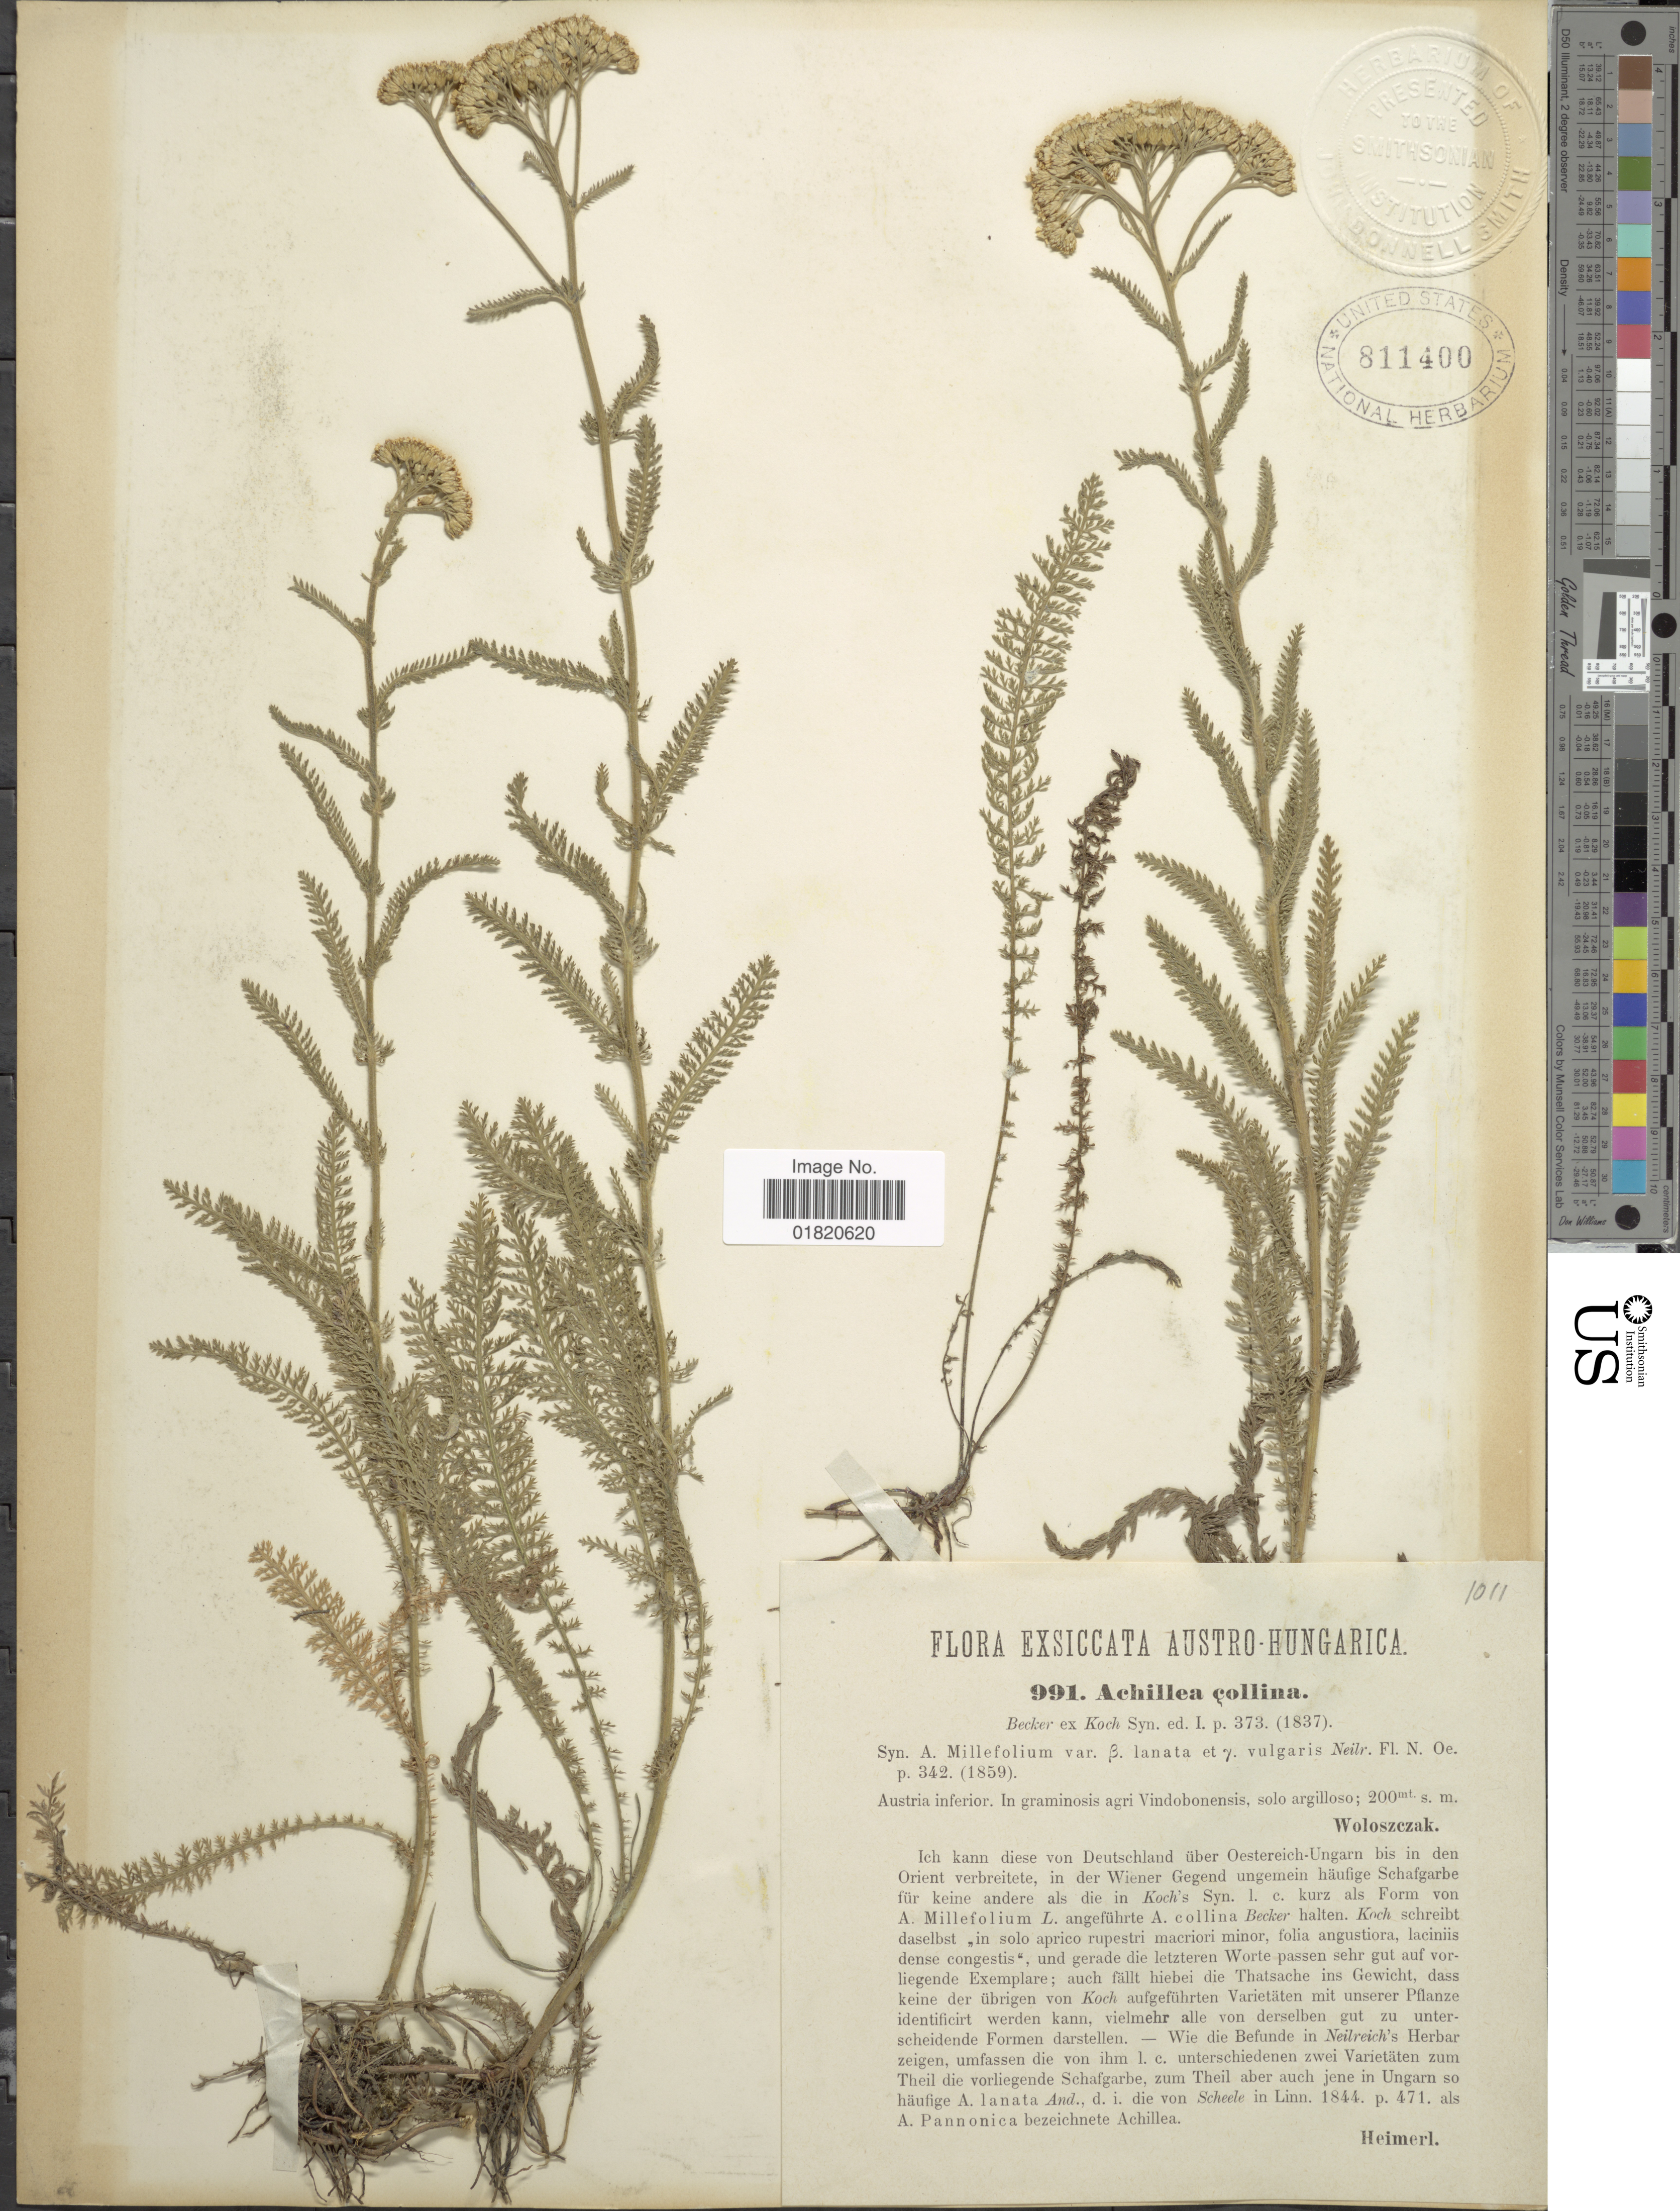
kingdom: Plantae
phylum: Tracheophyta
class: Magnoliopsida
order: Asterales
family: Asteraceae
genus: Achillea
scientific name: Achillea collina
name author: Becker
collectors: Woloszczak, E. & A. Heimerl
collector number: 991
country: Austria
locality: Austria inferior. In graminosis agri Vindobonensis, solo argilloso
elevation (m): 200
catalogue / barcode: US 811400